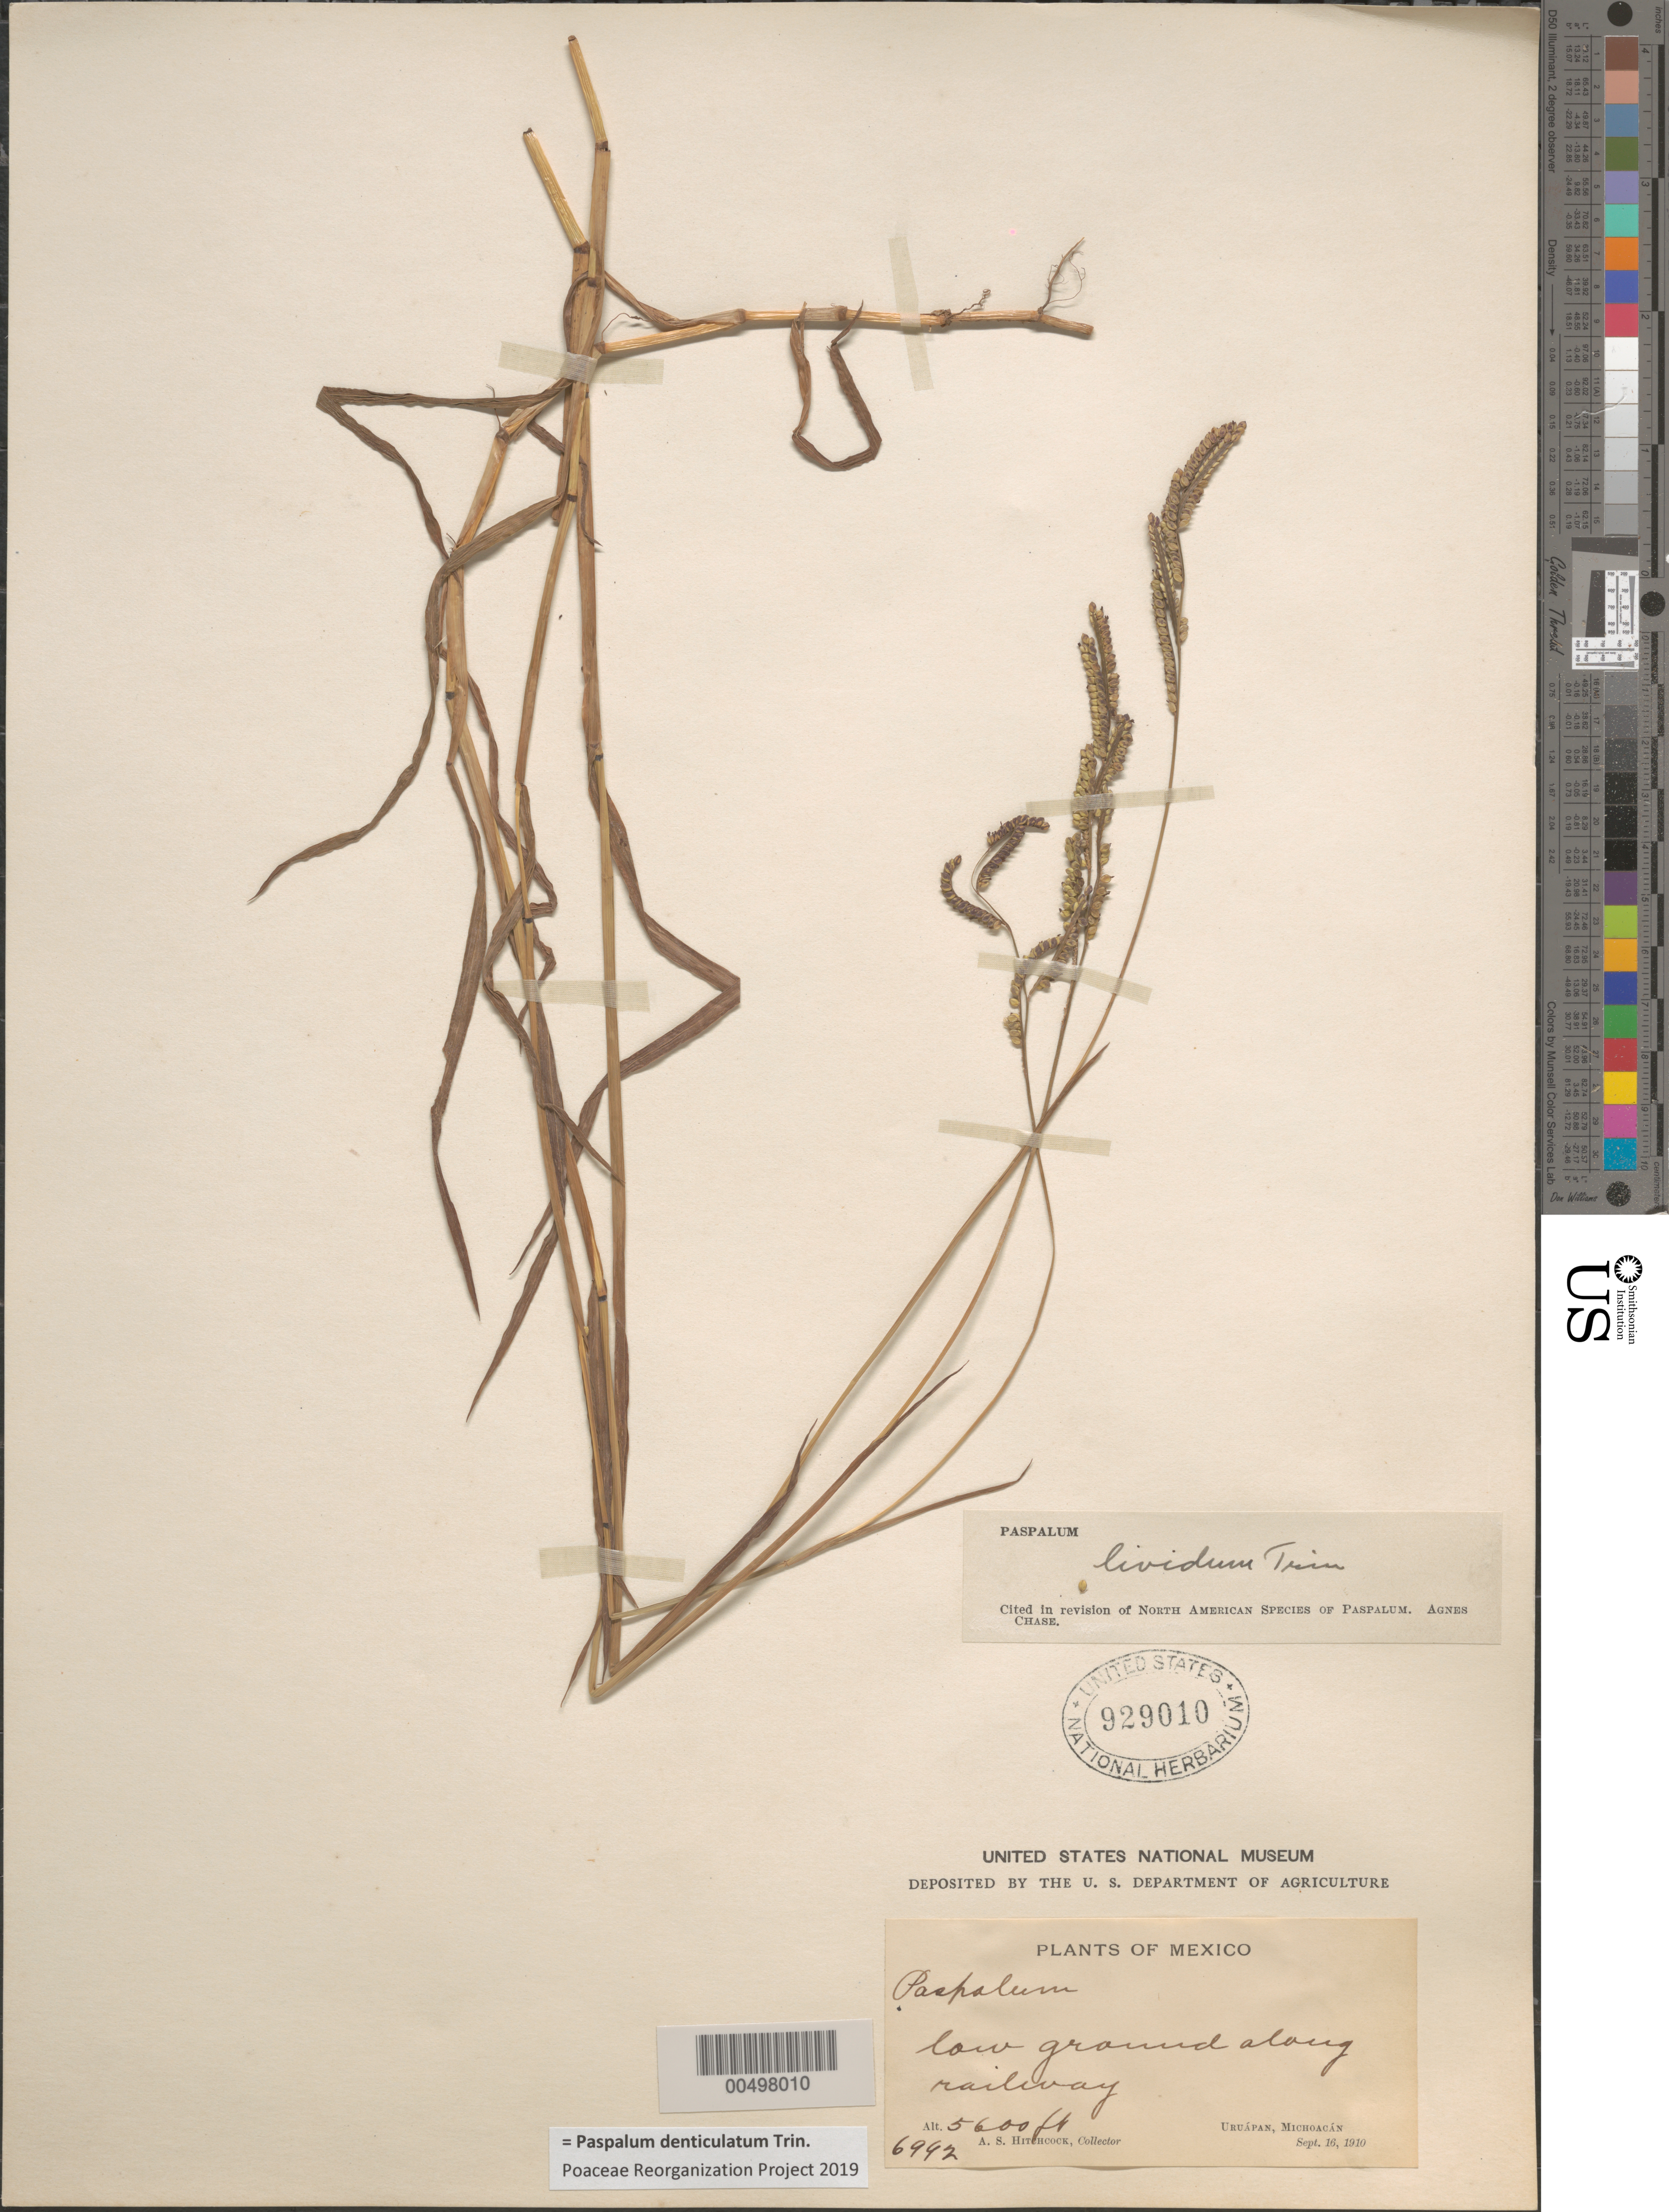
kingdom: Plantae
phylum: Tracheophyta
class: Liliopsida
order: Poales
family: Poaceae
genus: Paspalum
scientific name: Paspalum lividum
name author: Trin. in Schltdl.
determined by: Chase, [M.] Agnes, (US)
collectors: A. S. Hitchcock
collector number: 6992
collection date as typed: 16 Sep 1910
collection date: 1910-09-16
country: Mexico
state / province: Michoacán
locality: Uruapán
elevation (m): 1707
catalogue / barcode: US 929010